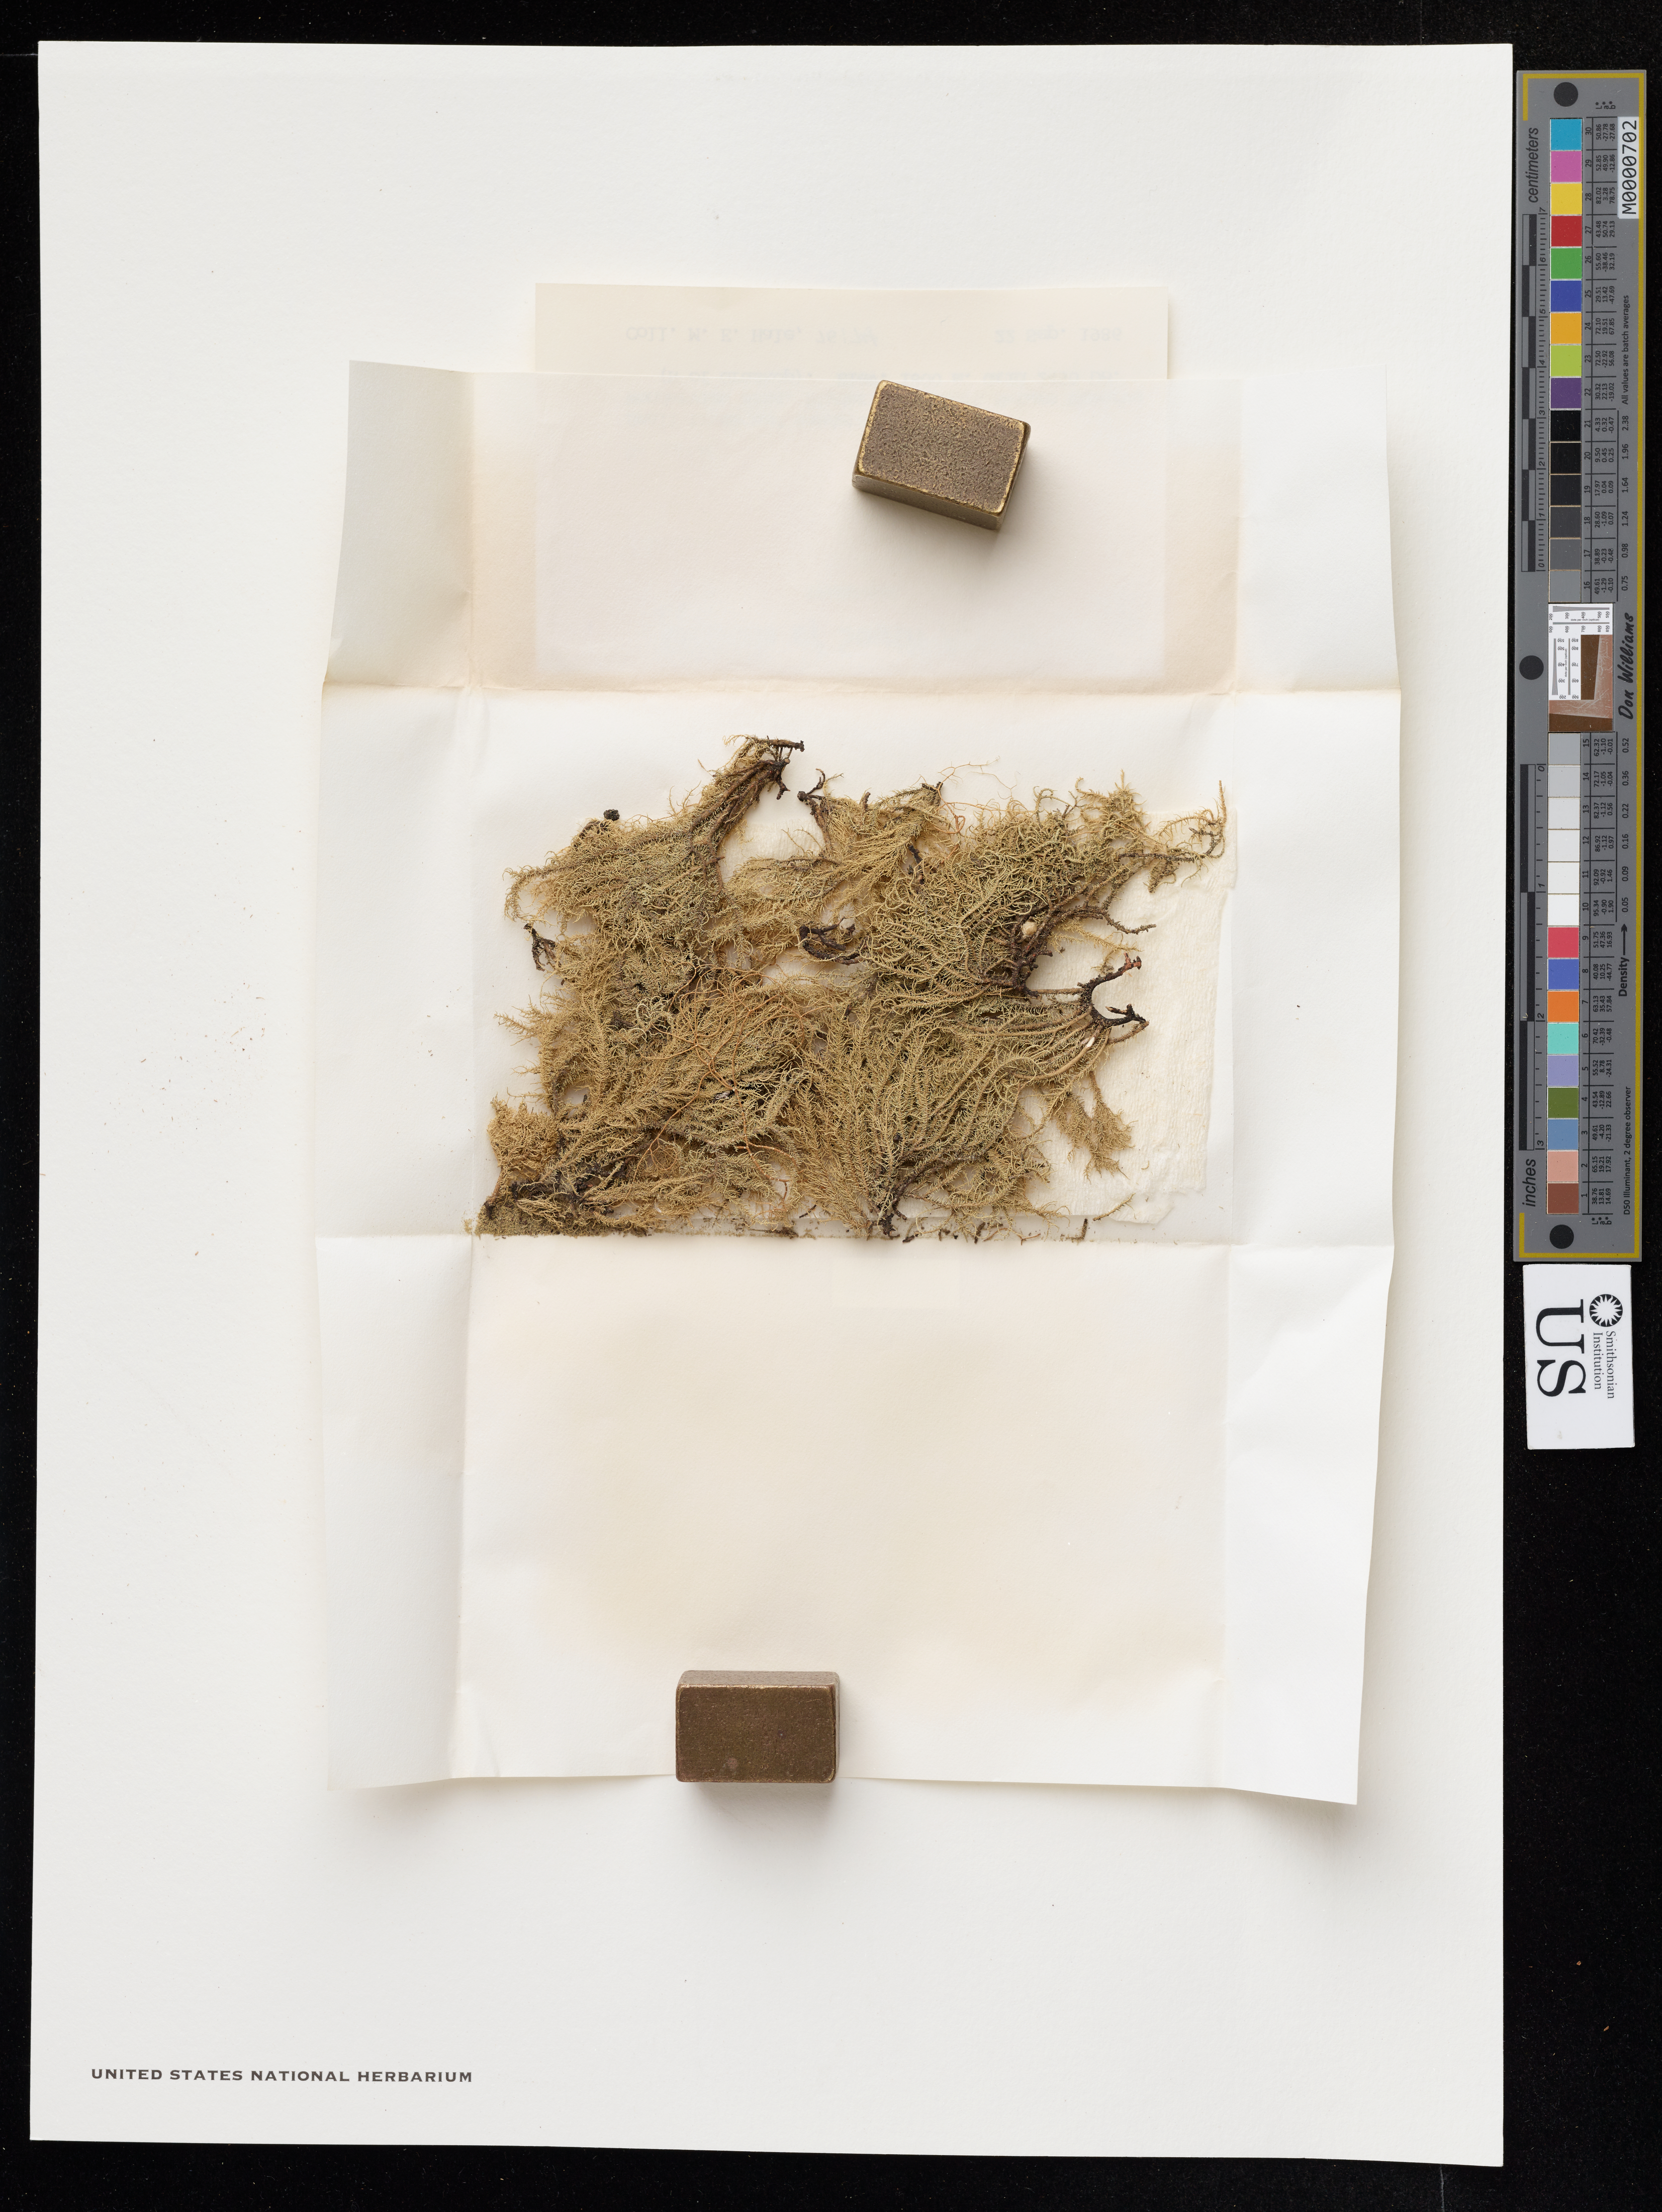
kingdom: Fungi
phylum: Ascomycota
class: Lecanoromycetes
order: Lecanorales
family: Parmeliaceae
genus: Usnea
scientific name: Usnea sp.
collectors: M. Hale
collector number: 76174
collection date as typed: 22 Sep 1986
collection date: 1986-09-22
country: South Africa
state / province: Mpumalanga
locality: Wonderview area, blyderivierspoort nature reserve (n of graskop). Transvaal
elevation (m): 1800